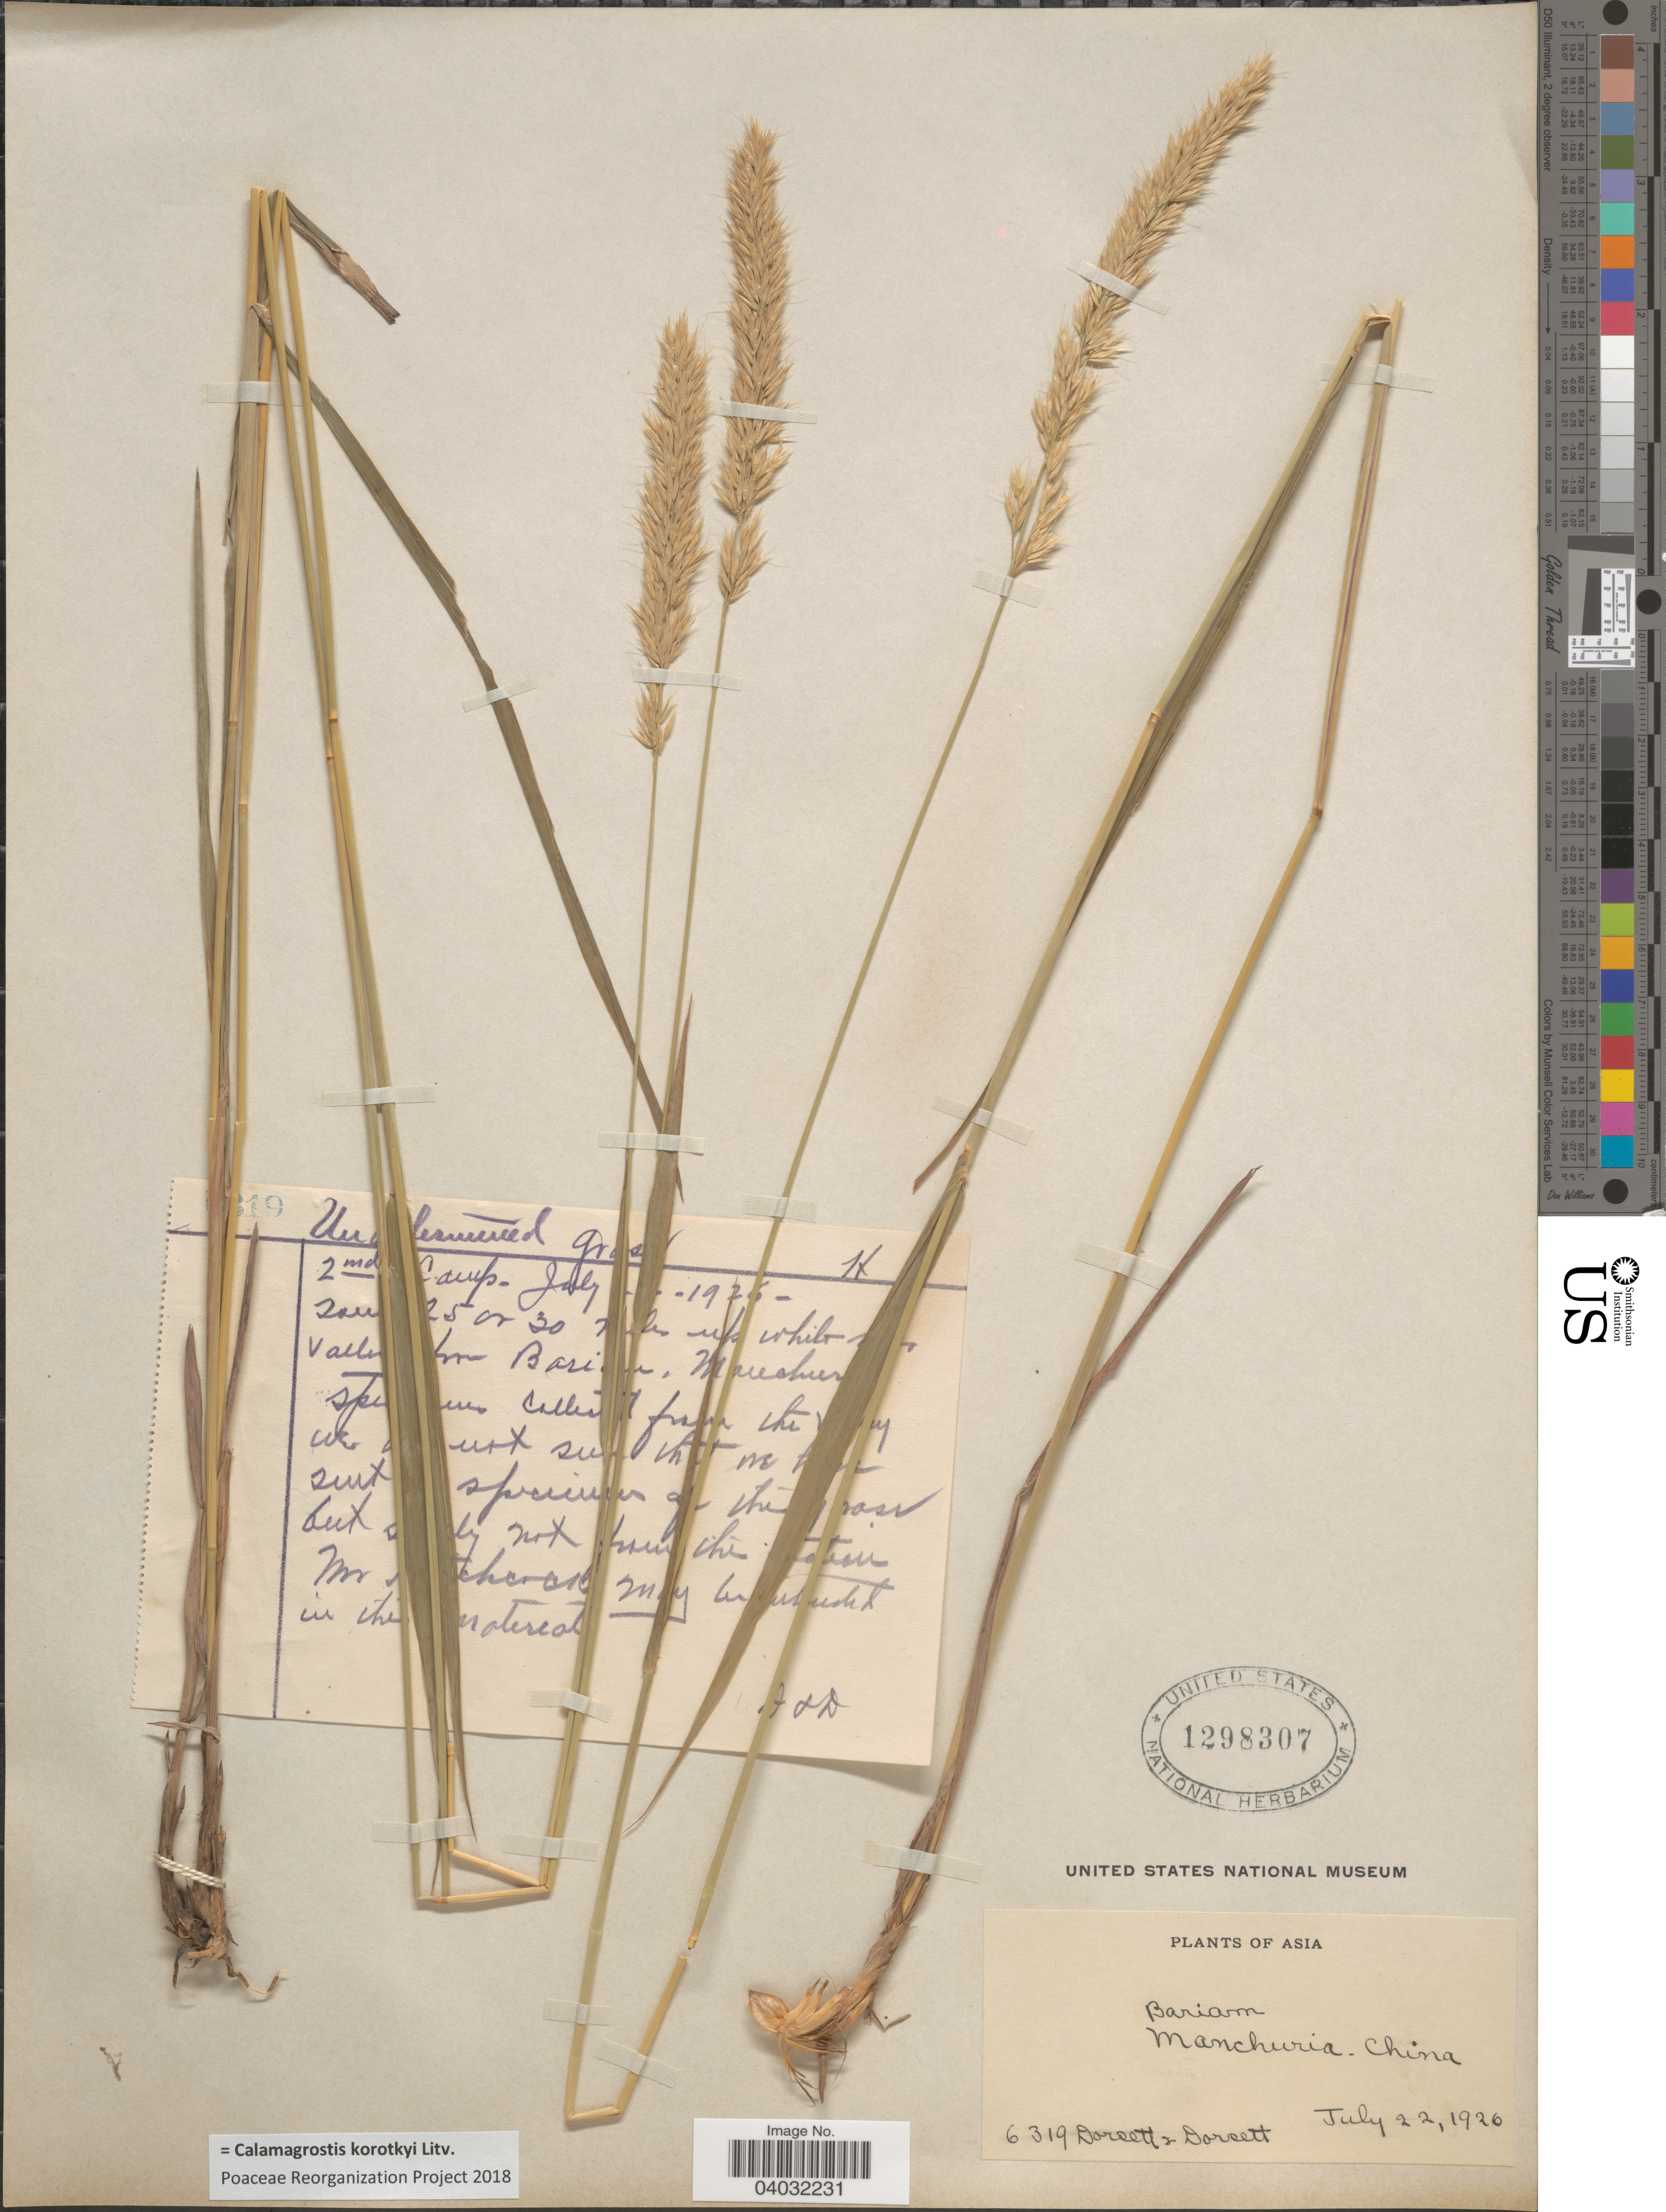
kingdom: Plantae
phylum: Tracheophyta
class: Liliopsida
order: Poales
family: Poaceae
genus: Calamagrostis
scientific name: Calamagrostis korotkyi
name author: Litv.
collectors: -- Dorsett & -- Dorsett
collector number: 6319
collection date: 1926-07-22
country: China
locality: Bariam. Manchuria.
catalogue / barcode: US 1298307